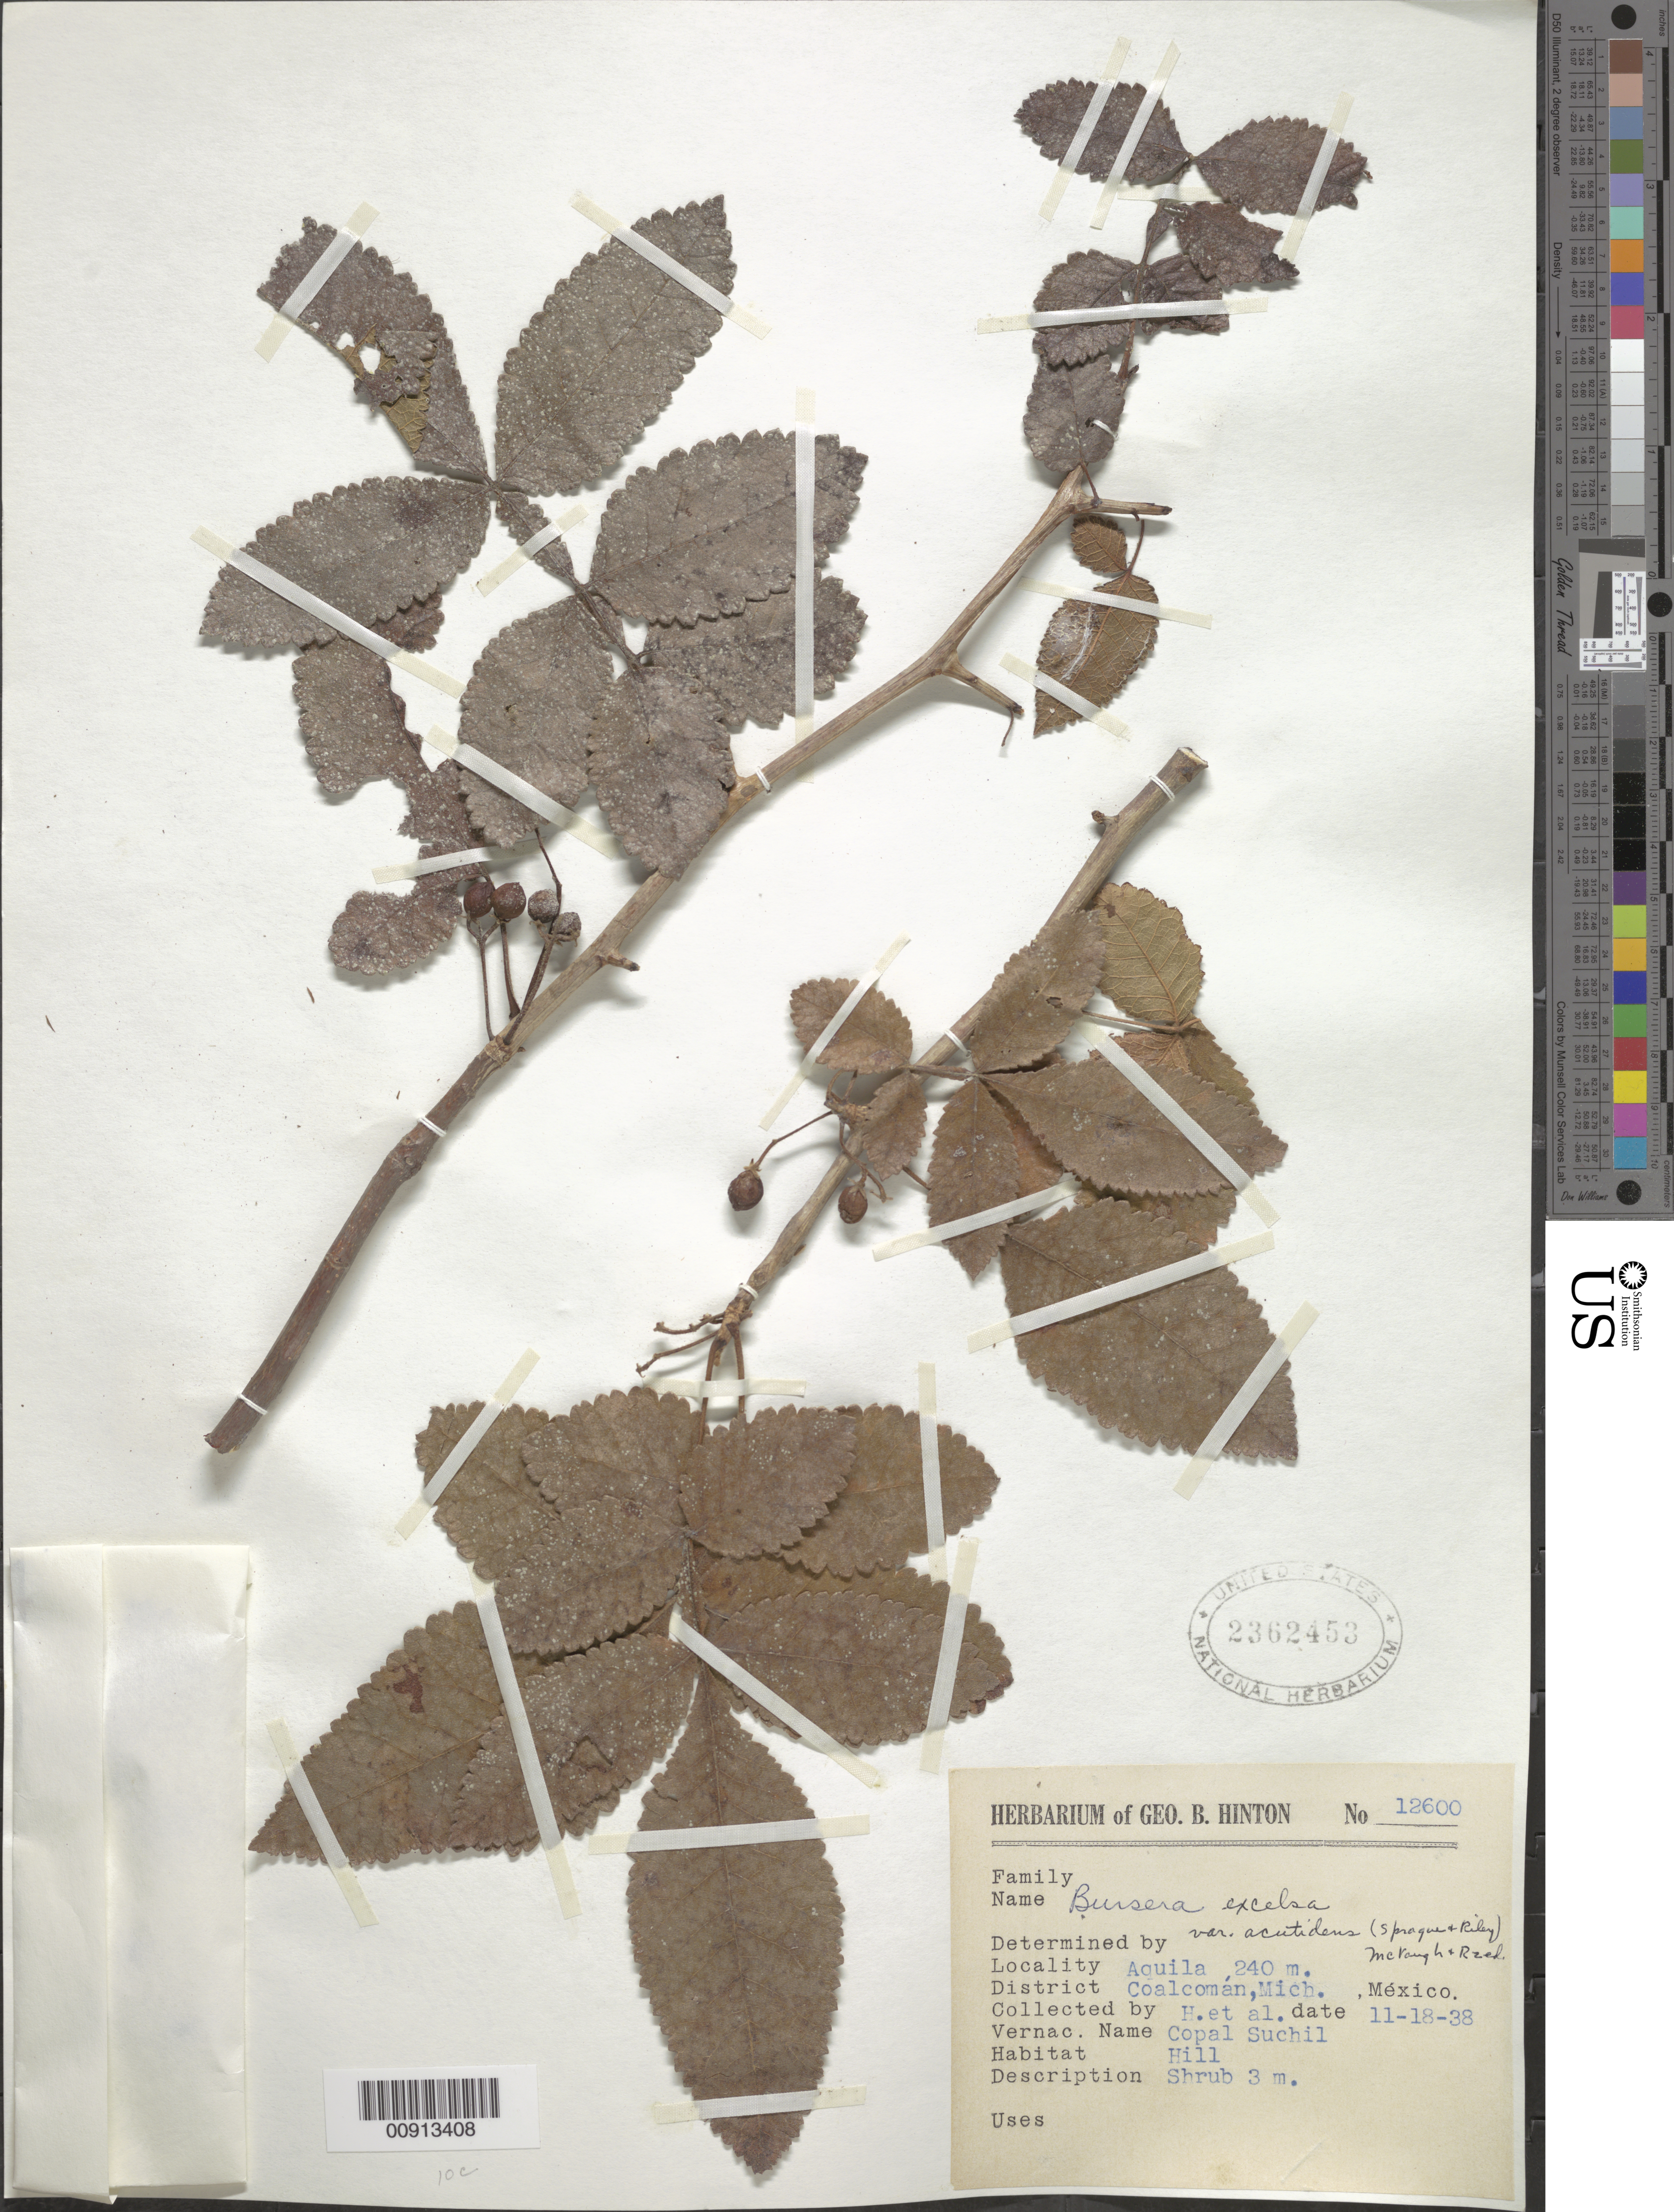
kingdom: Plantae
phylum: Tracheophyta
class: Magnoliopsida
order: Sapindales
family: Burseraceae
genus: Bursera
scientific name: Bursera excelsa var. acutidens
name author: (Sprague & L. Riley) McVaugh & Rzed.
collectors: G. B. Hinton & et al.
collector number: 12600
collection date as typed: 18 Nov 1938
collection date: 1938-11-18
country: Mexico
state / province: Michoacán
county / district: Coalcomán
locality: Aquila, District Coalcomán, Michoacán.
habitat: Hill.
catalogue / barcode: US 2362453